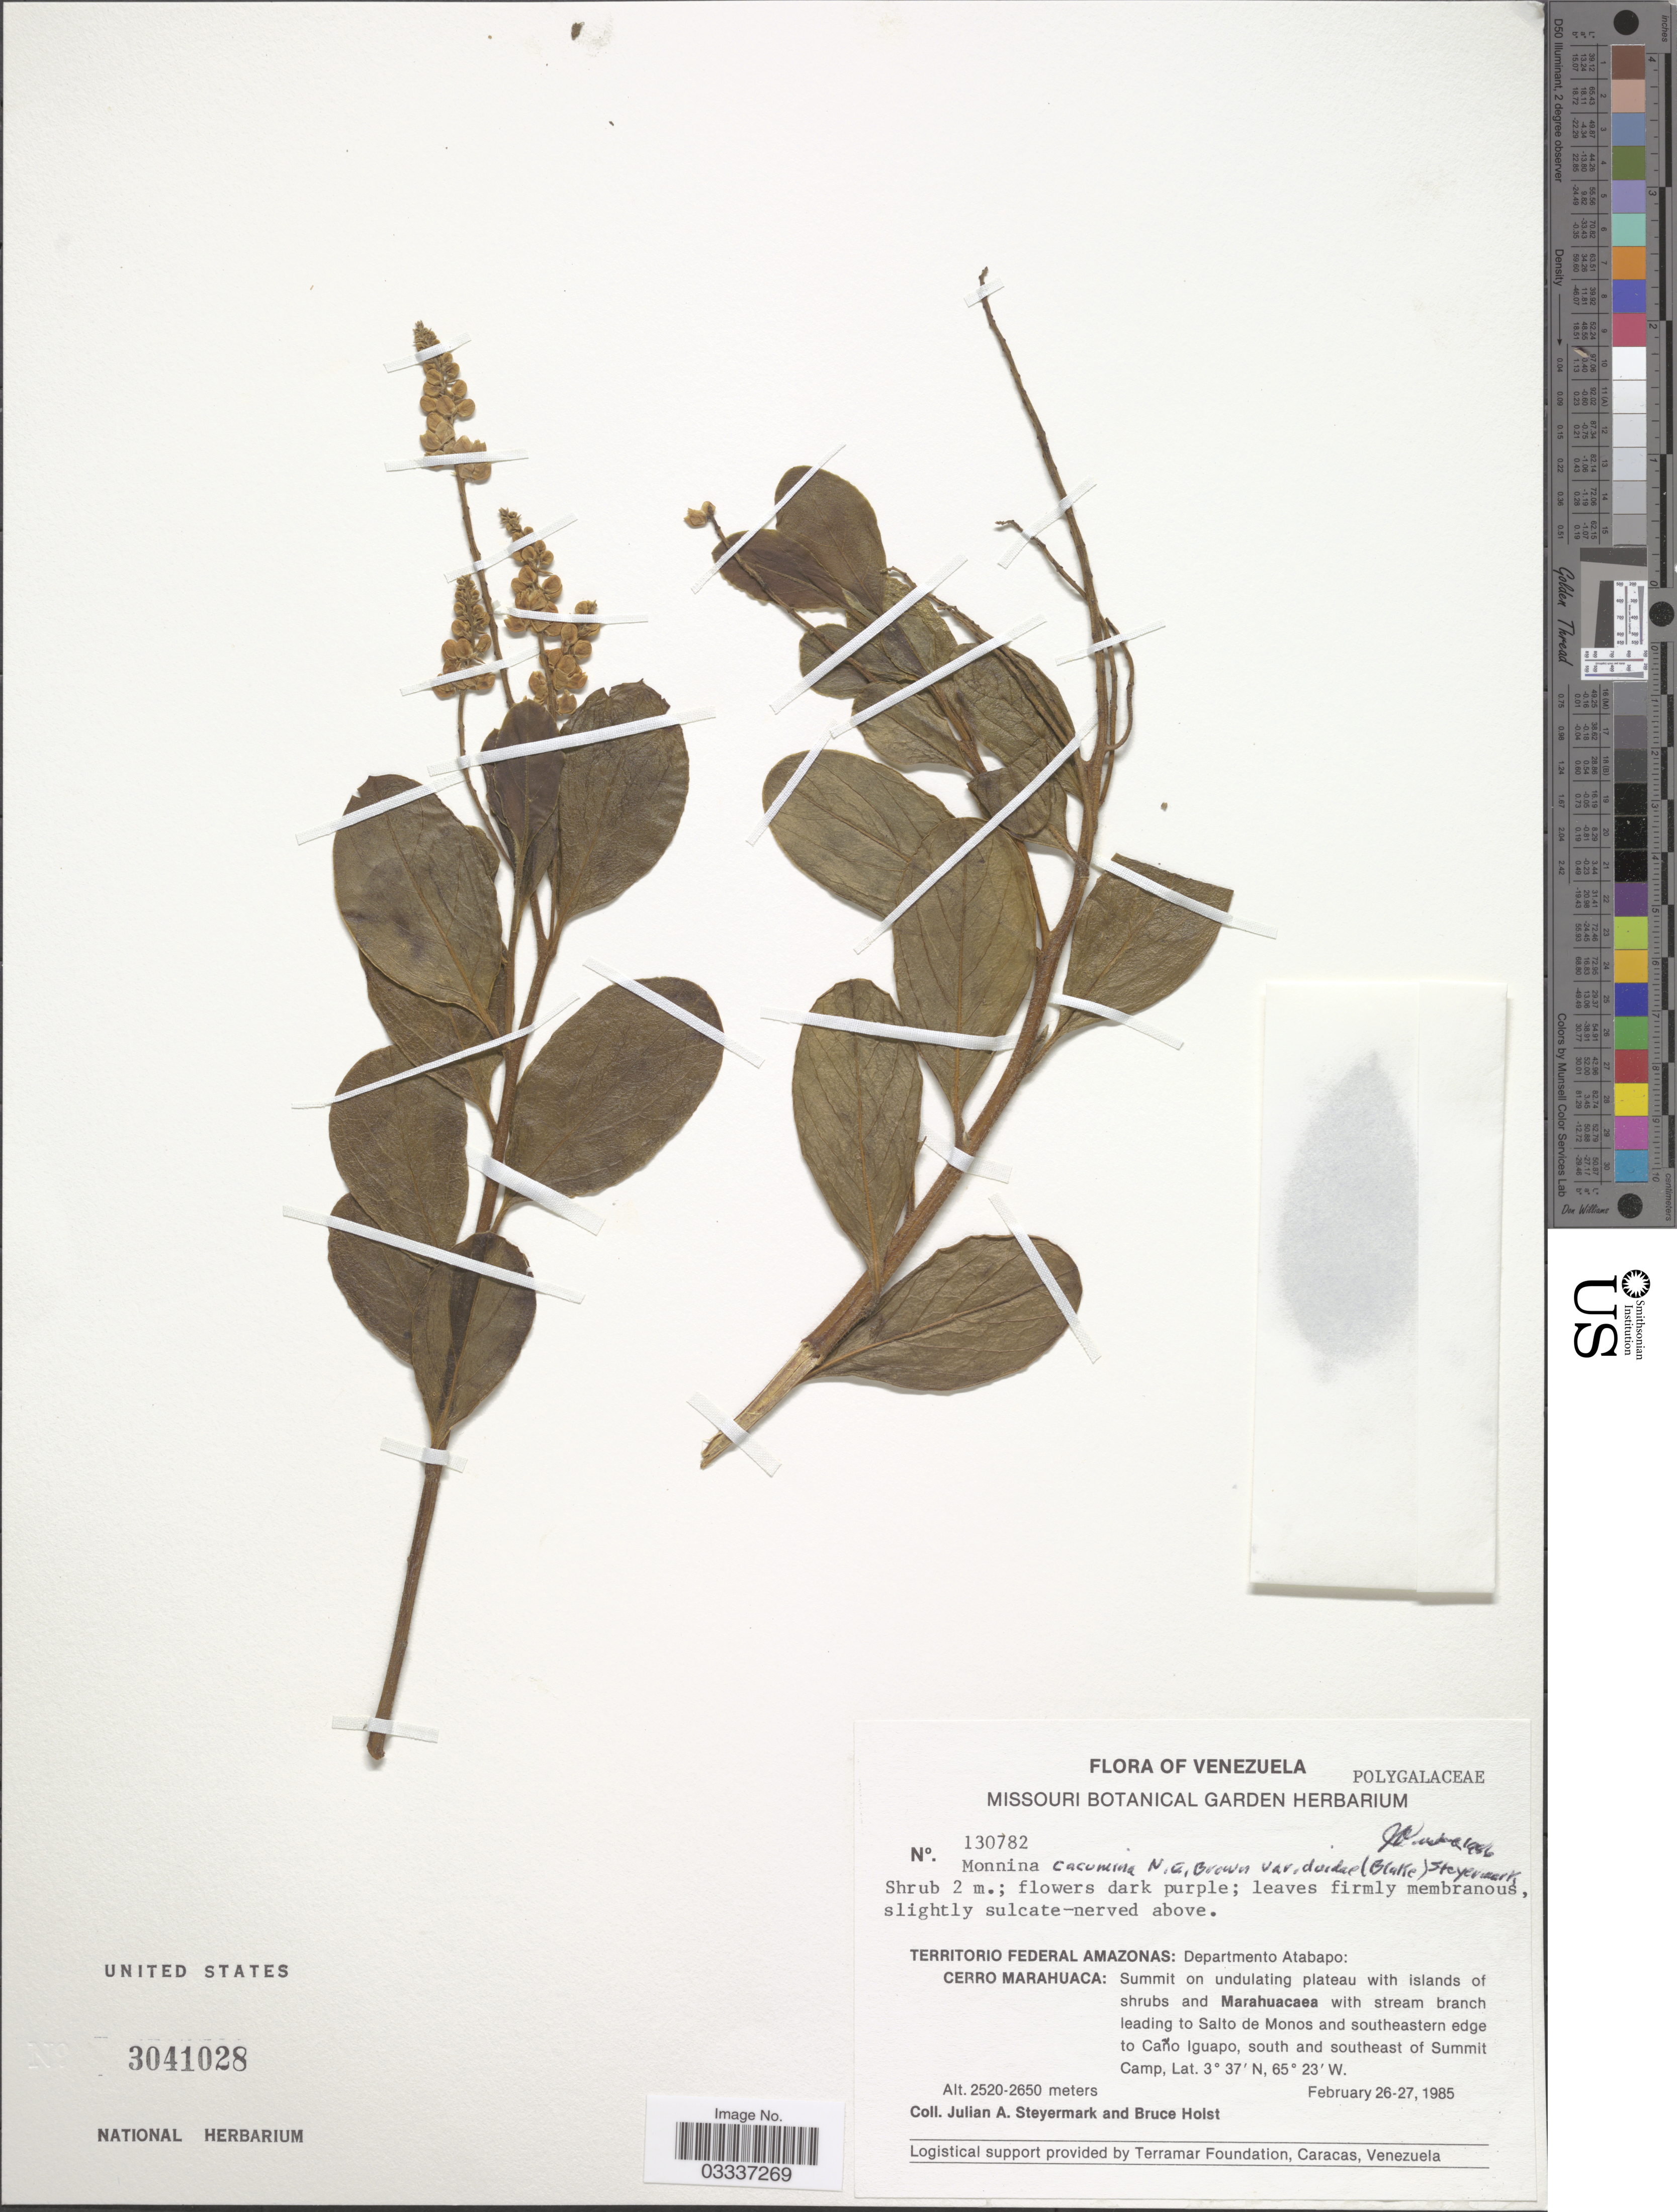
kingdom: Plantae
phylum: Tracheophyta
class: Magnoliopsida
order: Fabales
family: Polygalaceae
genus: Monnina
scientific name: Monnina cacumina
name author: N.E. Br.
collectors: J. Steyermark & B. Holst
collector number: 130782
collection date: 1985-02-26/1985-02-27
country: Venezuela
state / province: Amazonas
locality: Territorio Federal Amazonas: Departamento Atabapo: Cerro Marahuaca: Summit on undulating plateau with islands of shrubs and Marahuacaea with stream branch leading to Salto de Monos and southeastern edge to Caño Iguapo, south and southeast of Summit Camp.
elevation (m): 2520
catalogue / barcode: US 3041028